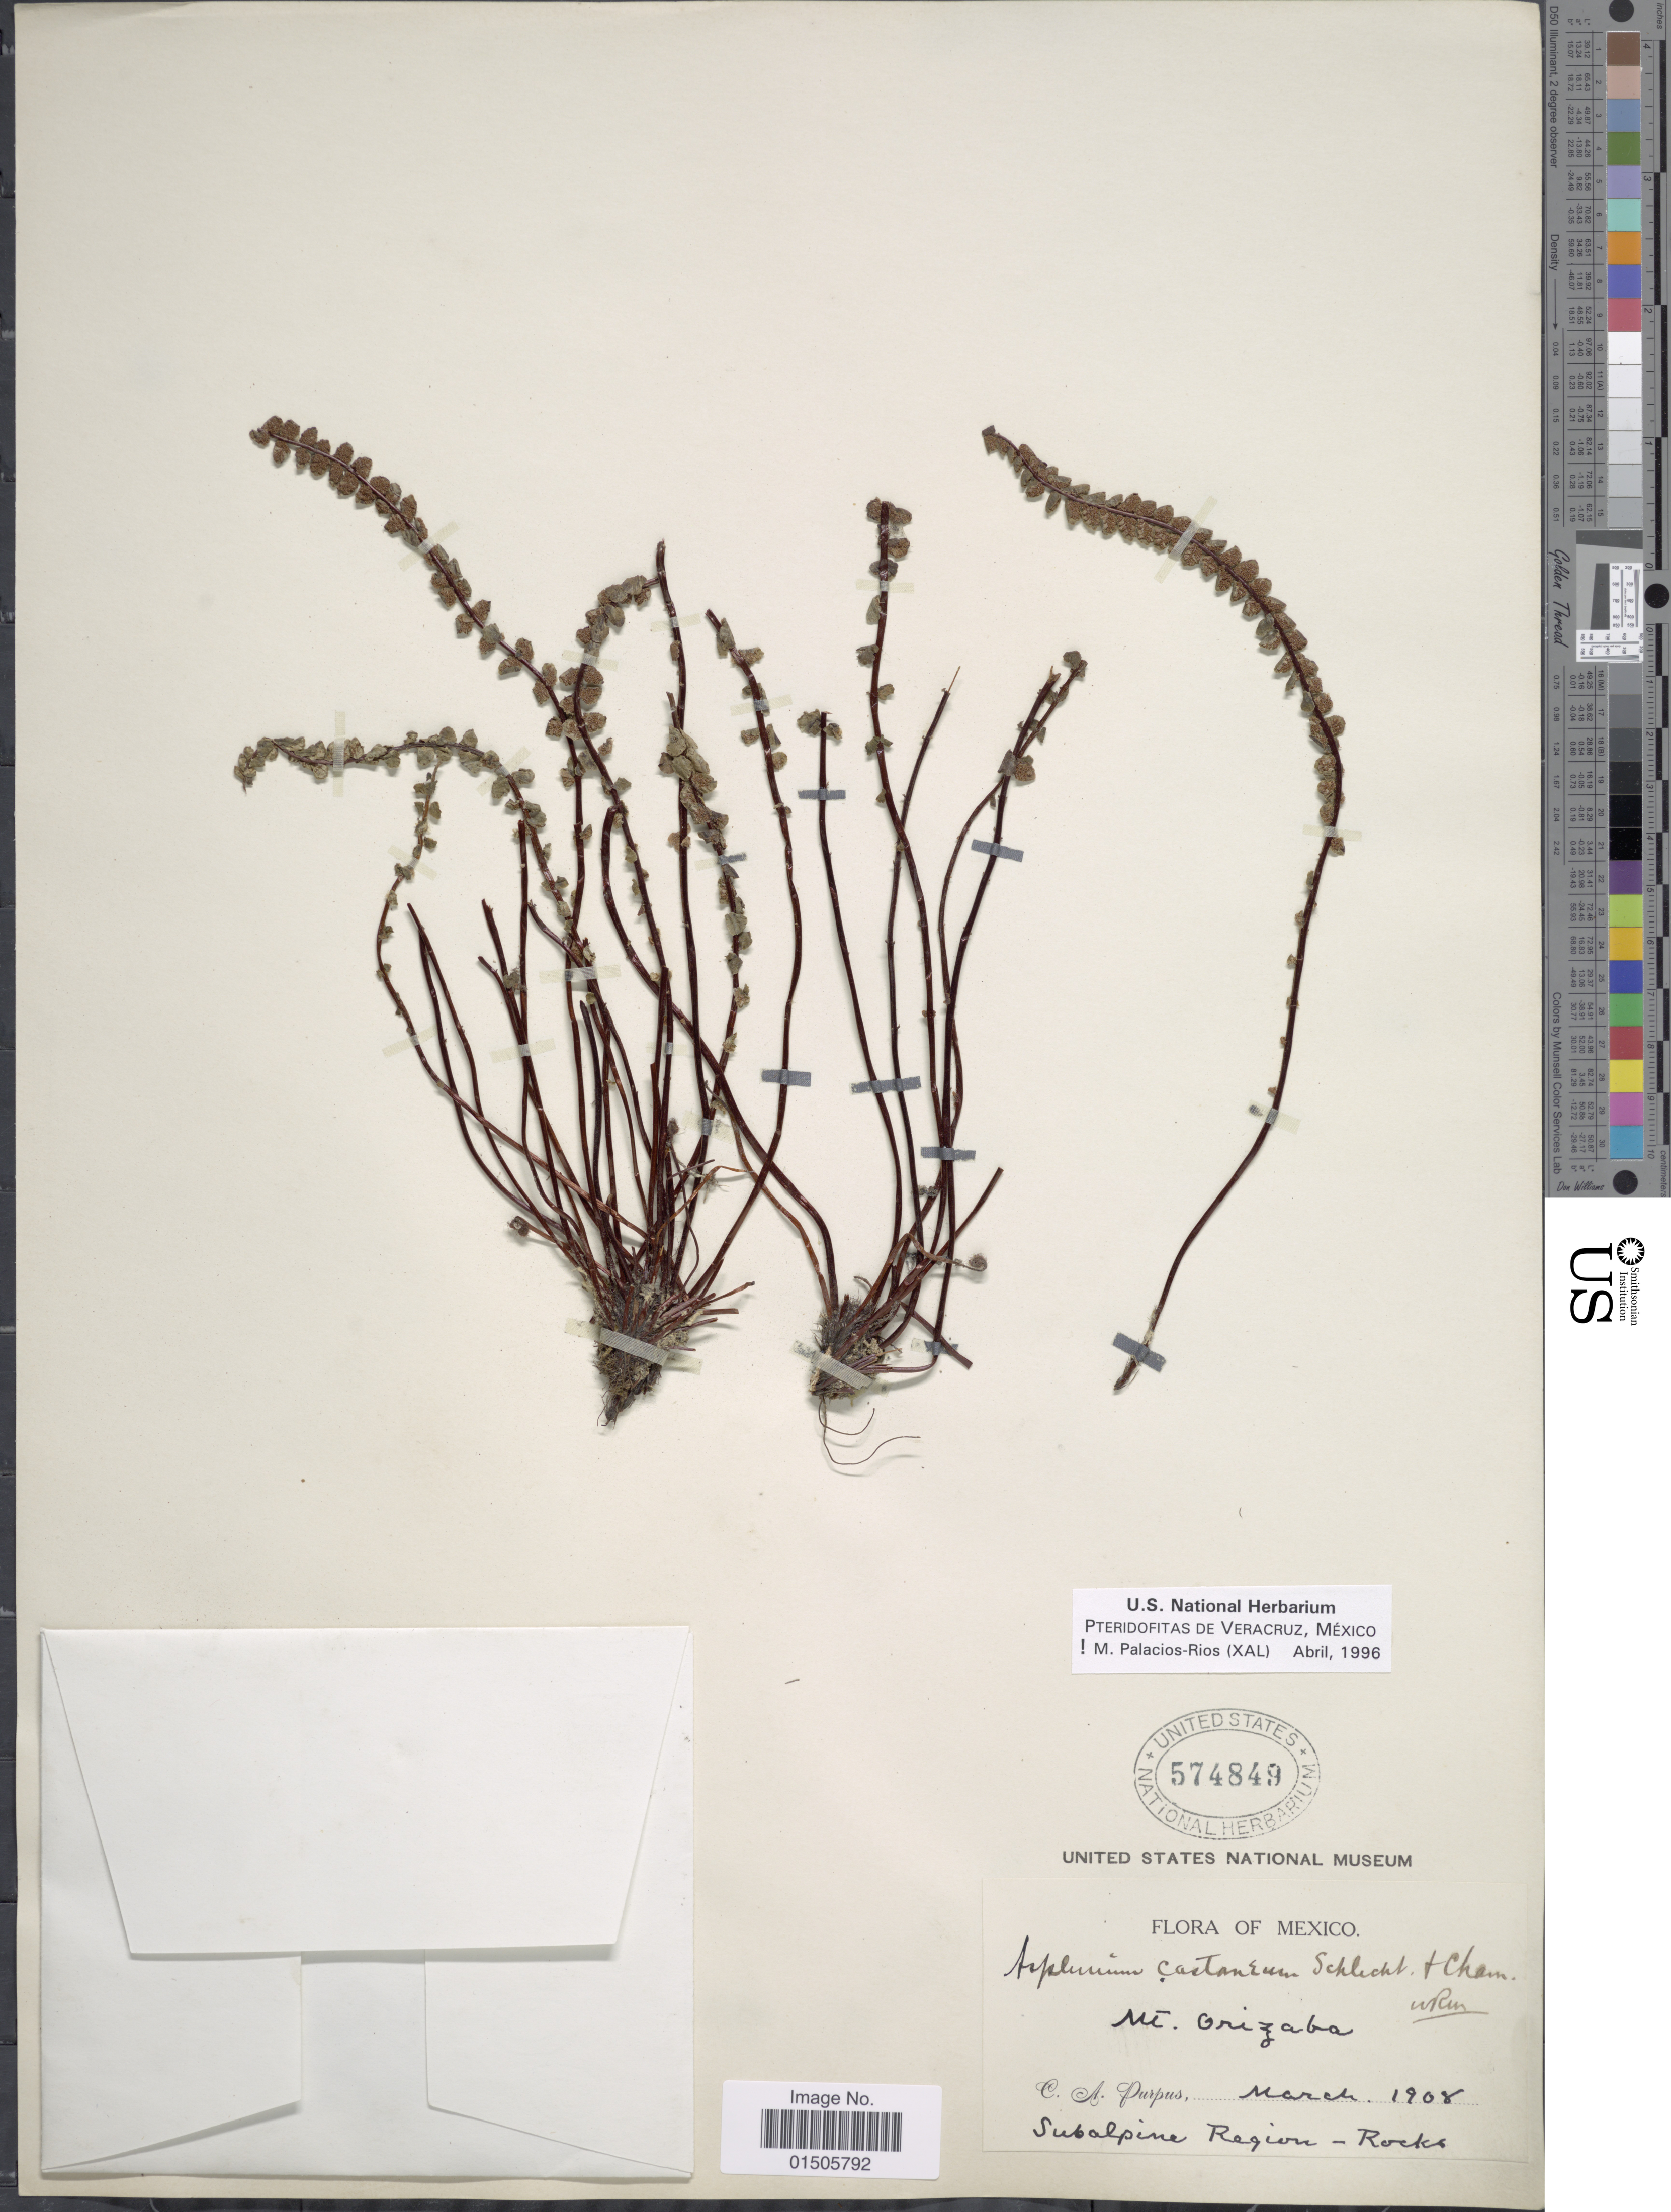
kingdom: Plantae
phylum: Tracheophyta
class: Polypodiopsida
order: Polypodiales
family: Aspleniaceae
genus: Asplenium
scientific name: Asplenium castaneum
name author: Schltdl. & Cham.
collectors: C. A. Purpus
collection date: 1908-03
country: Mexico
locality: Mt. Grizaba, Subalpine Region - rocks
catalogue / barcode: US 574849